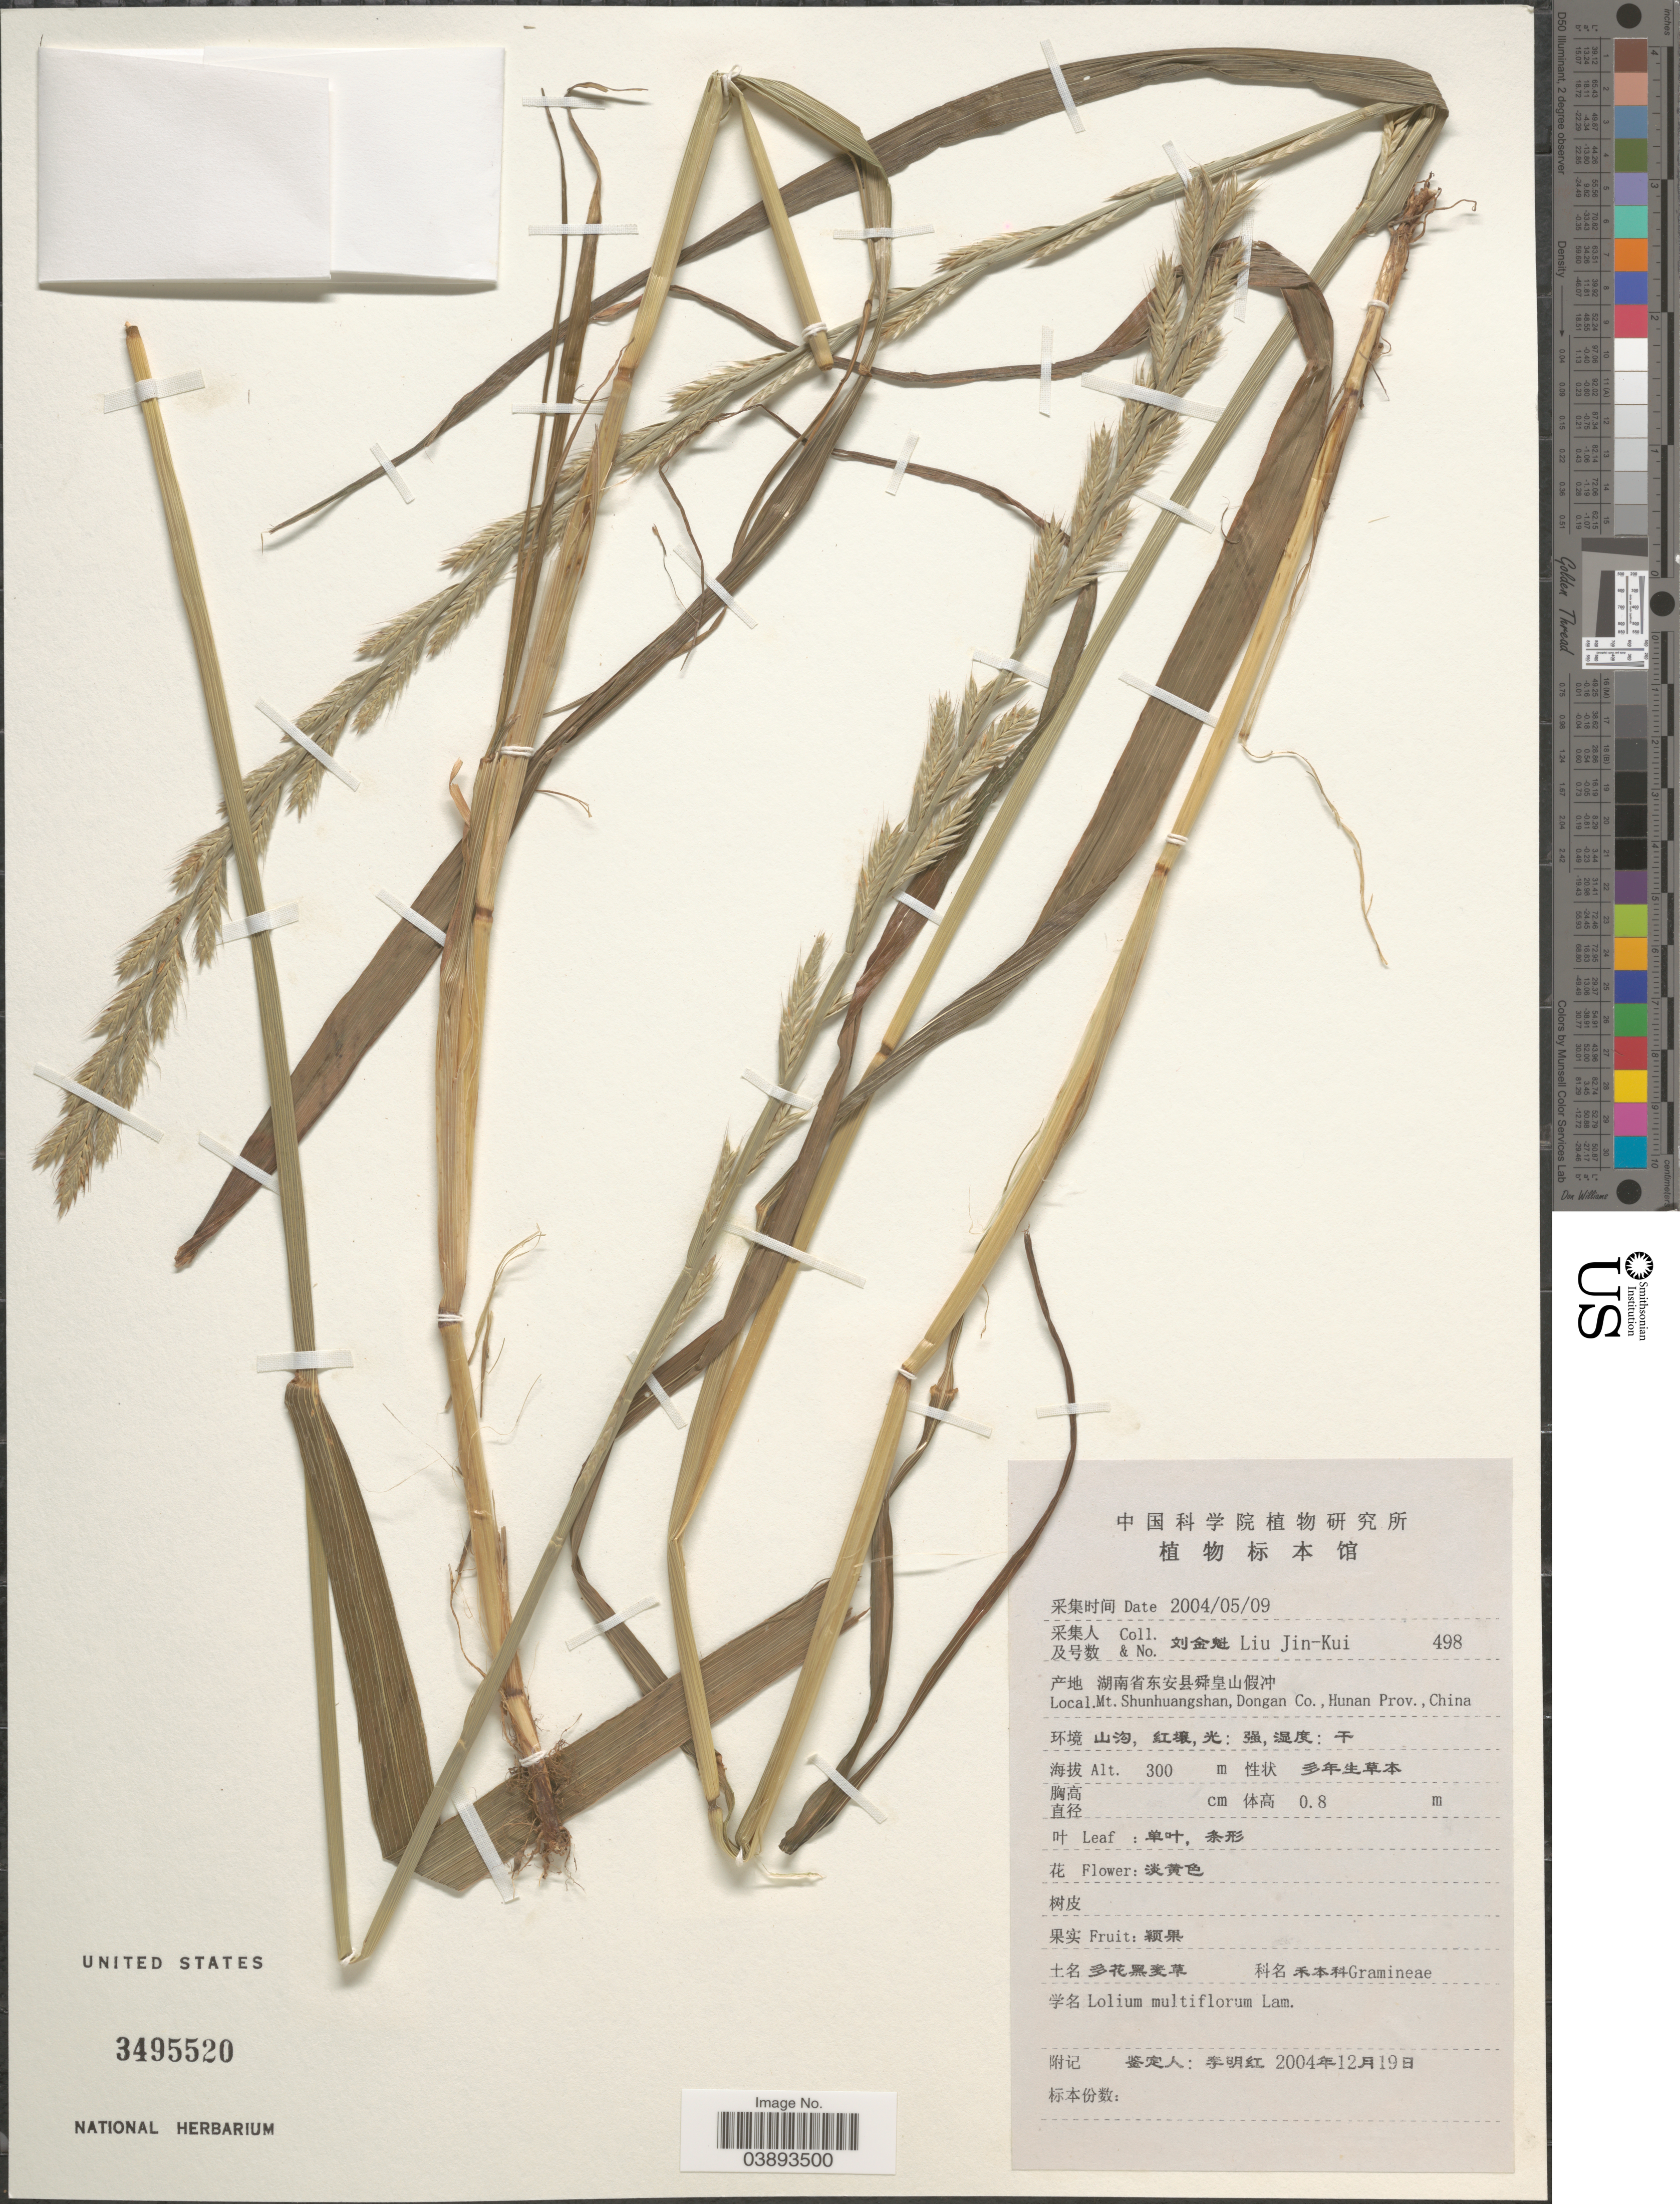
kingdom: Plantae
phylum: Tracheophyta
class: Liliopsida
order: Poales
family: Poaceae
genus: Lolium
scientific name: Lolium multiflorum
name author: Lam.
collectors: Liu Jin-Kui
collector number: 498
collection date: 2004-05-09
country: China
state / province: Hunan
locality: Mt. Shunhuangshan, Dongan Co.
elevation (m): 300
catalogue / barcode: US 3495520